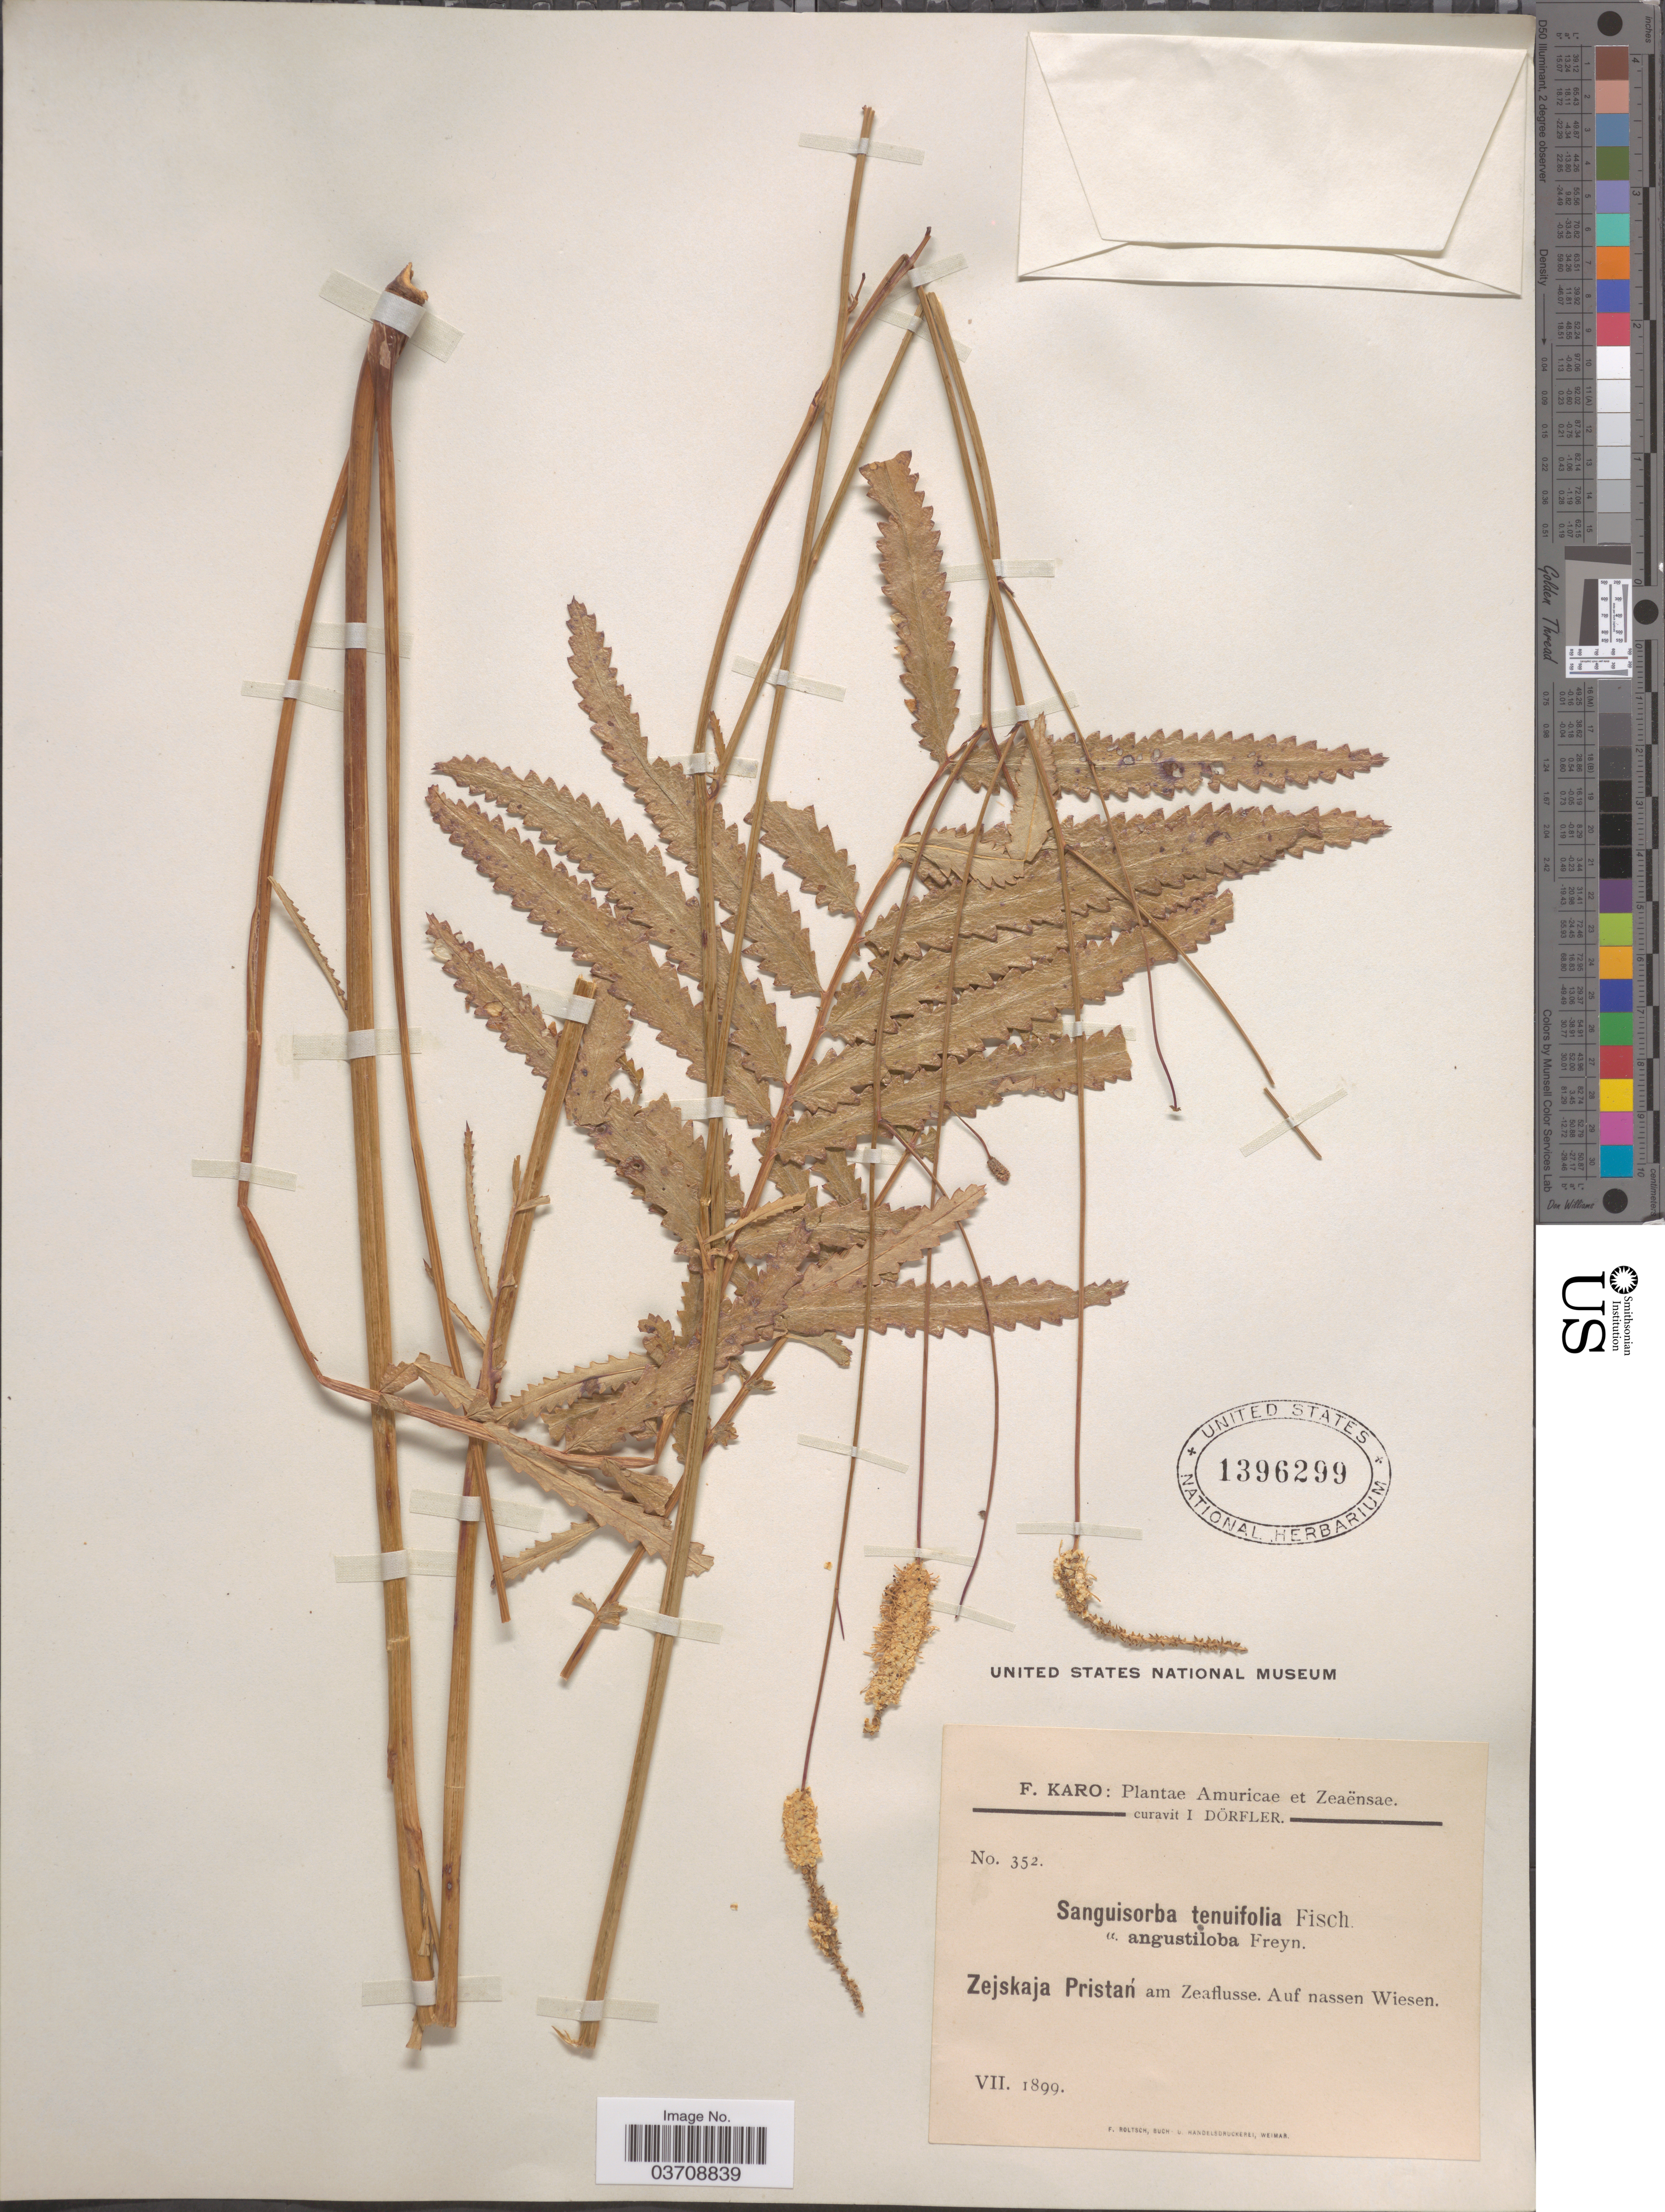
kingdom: Plantae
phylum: Tracheophyta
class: Magnoliopsida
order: Rosales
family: Rosaceae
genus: Sanguisorba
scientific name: Sanguisorba tenuifolia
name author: Fisch. ex Link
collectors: F. Karo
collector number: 352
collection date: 1899-07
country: Russian Federation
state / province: Amur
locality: Amuricae et Zeaënsae. Zejskaja Pristań am Zeaflusse. Auf nassen Wiesen.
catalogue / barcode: US 1396299